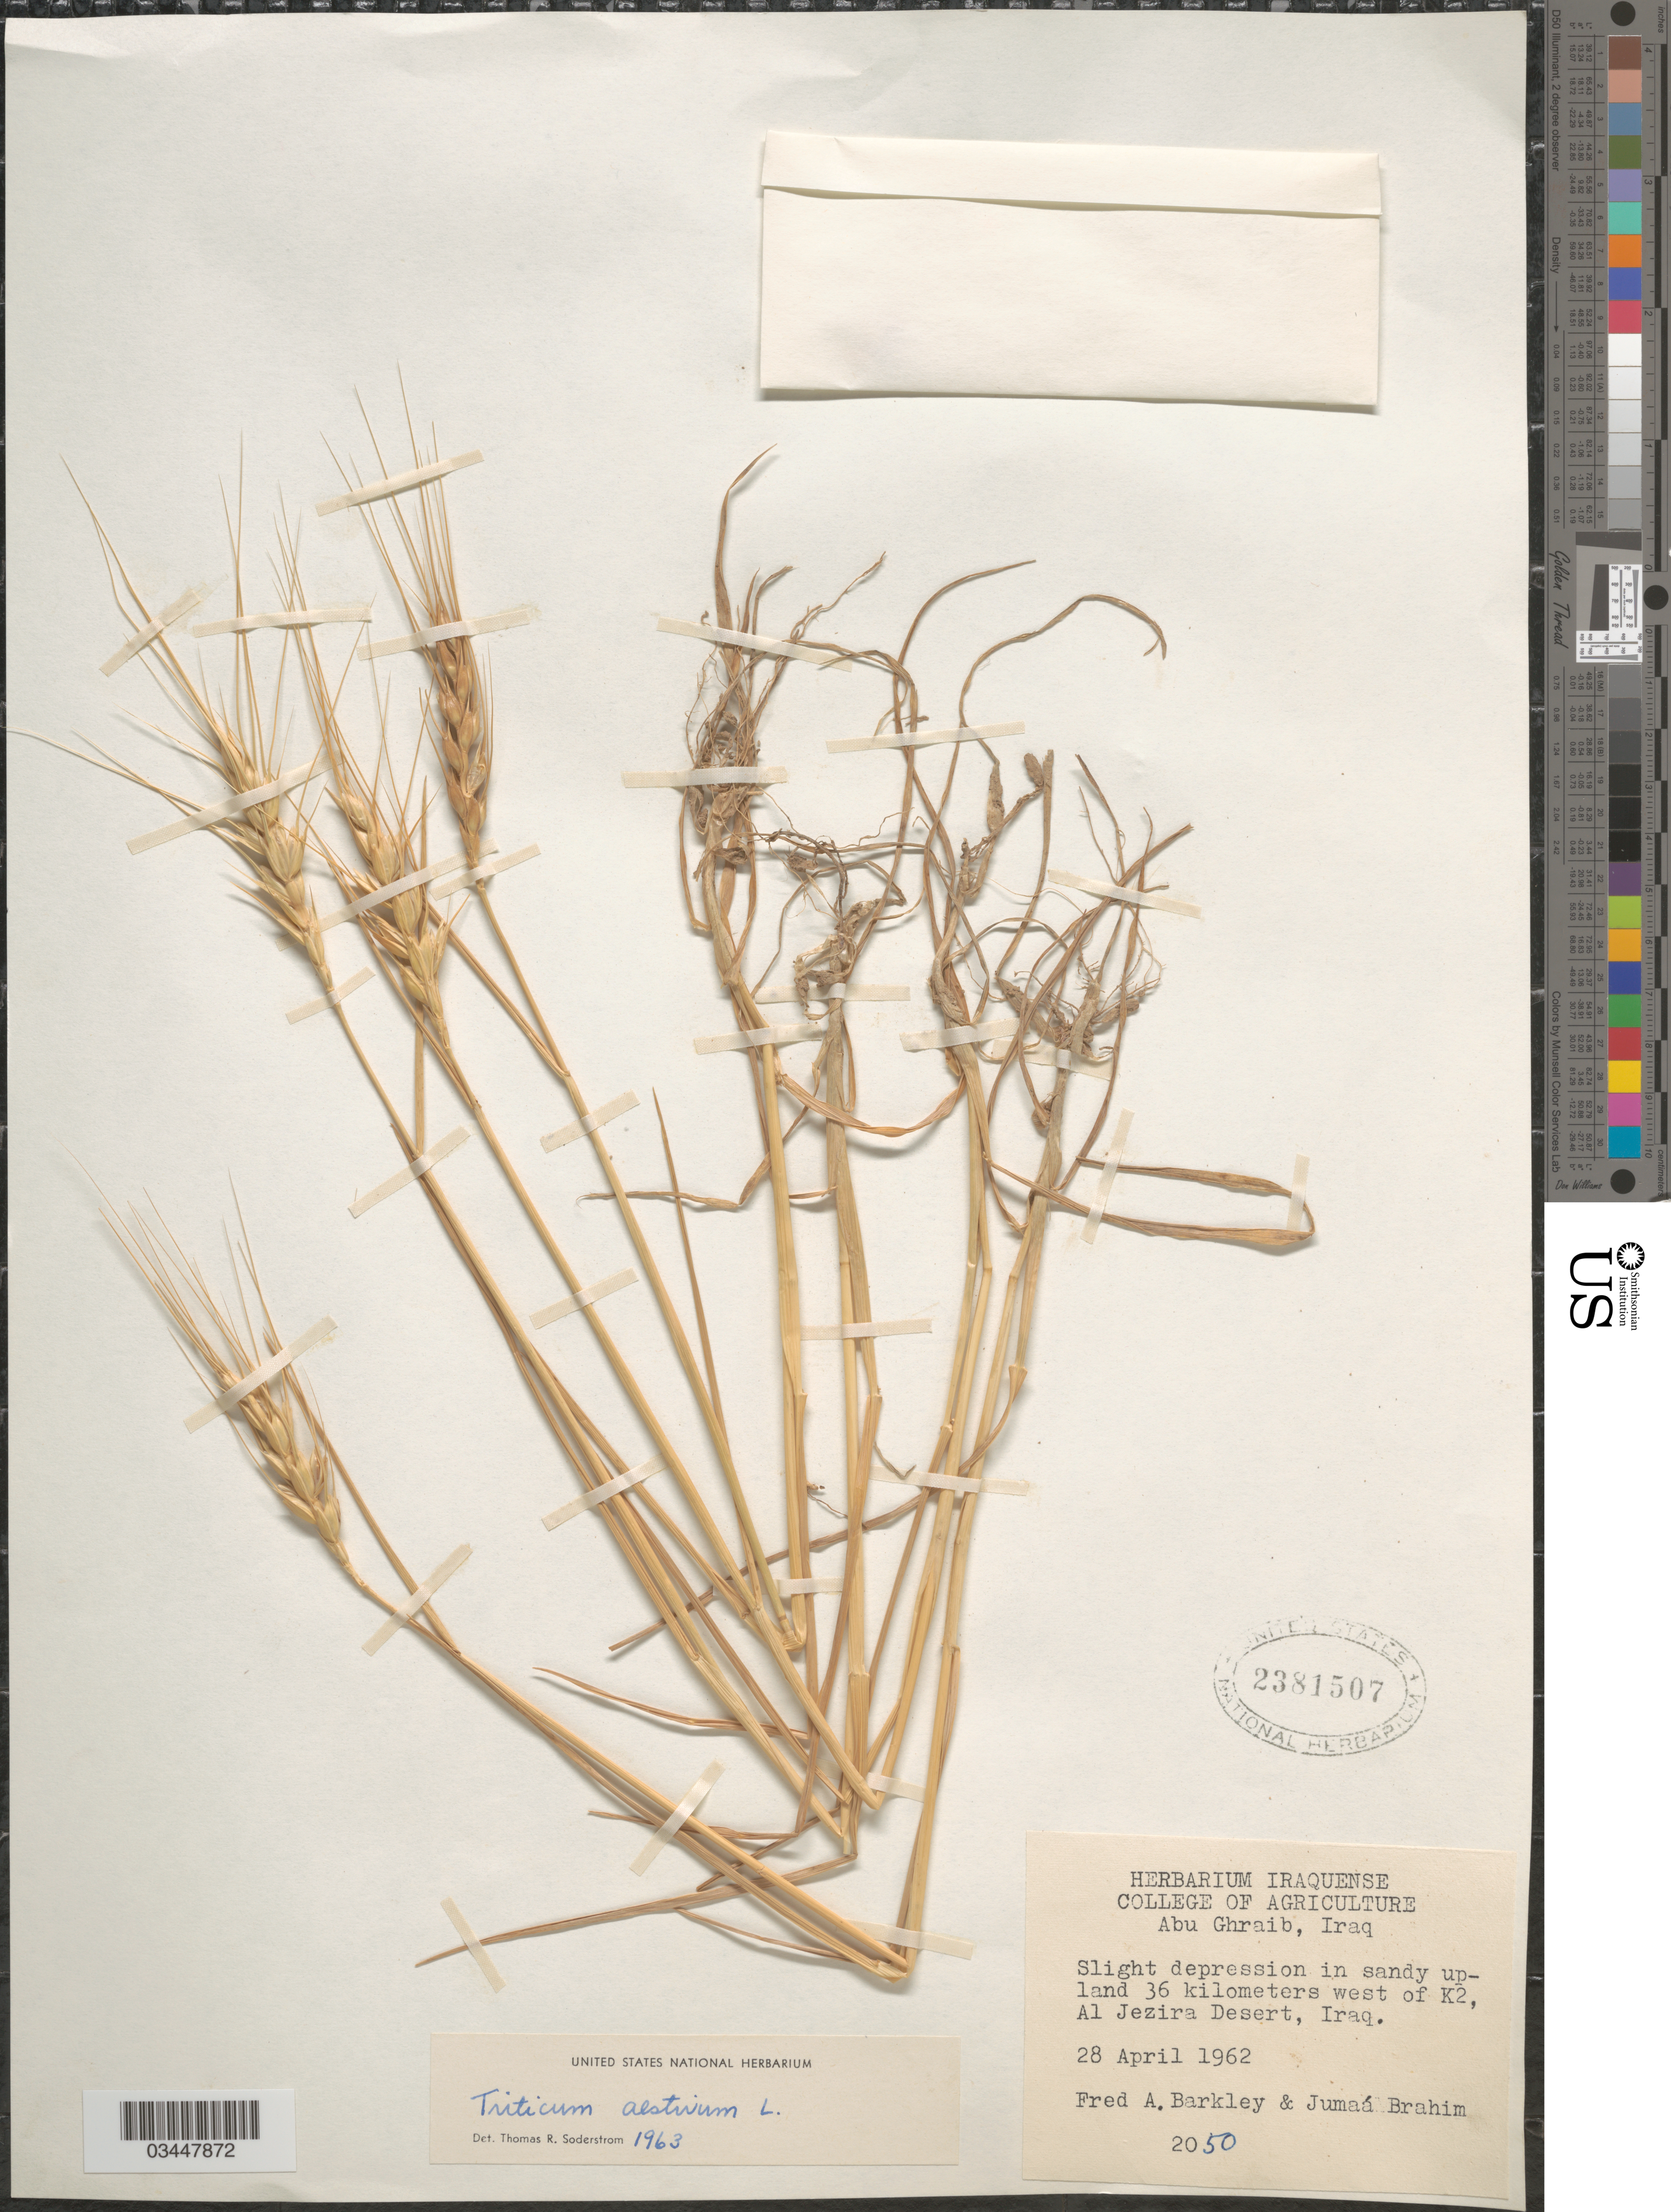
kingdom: Plantae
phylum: Tracheophyta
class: Liliopsida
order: Poales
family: Poaceae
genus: Triticum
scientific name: Triticum aestivum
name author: L.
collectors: F. A. Barkley & Brahim M., J.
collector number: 2050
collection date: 1962-04-28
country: Iraq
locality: Slight depression in sandy upland 36 kilometers west of K2, Al Jezira Desert.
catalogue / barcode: US 2381507